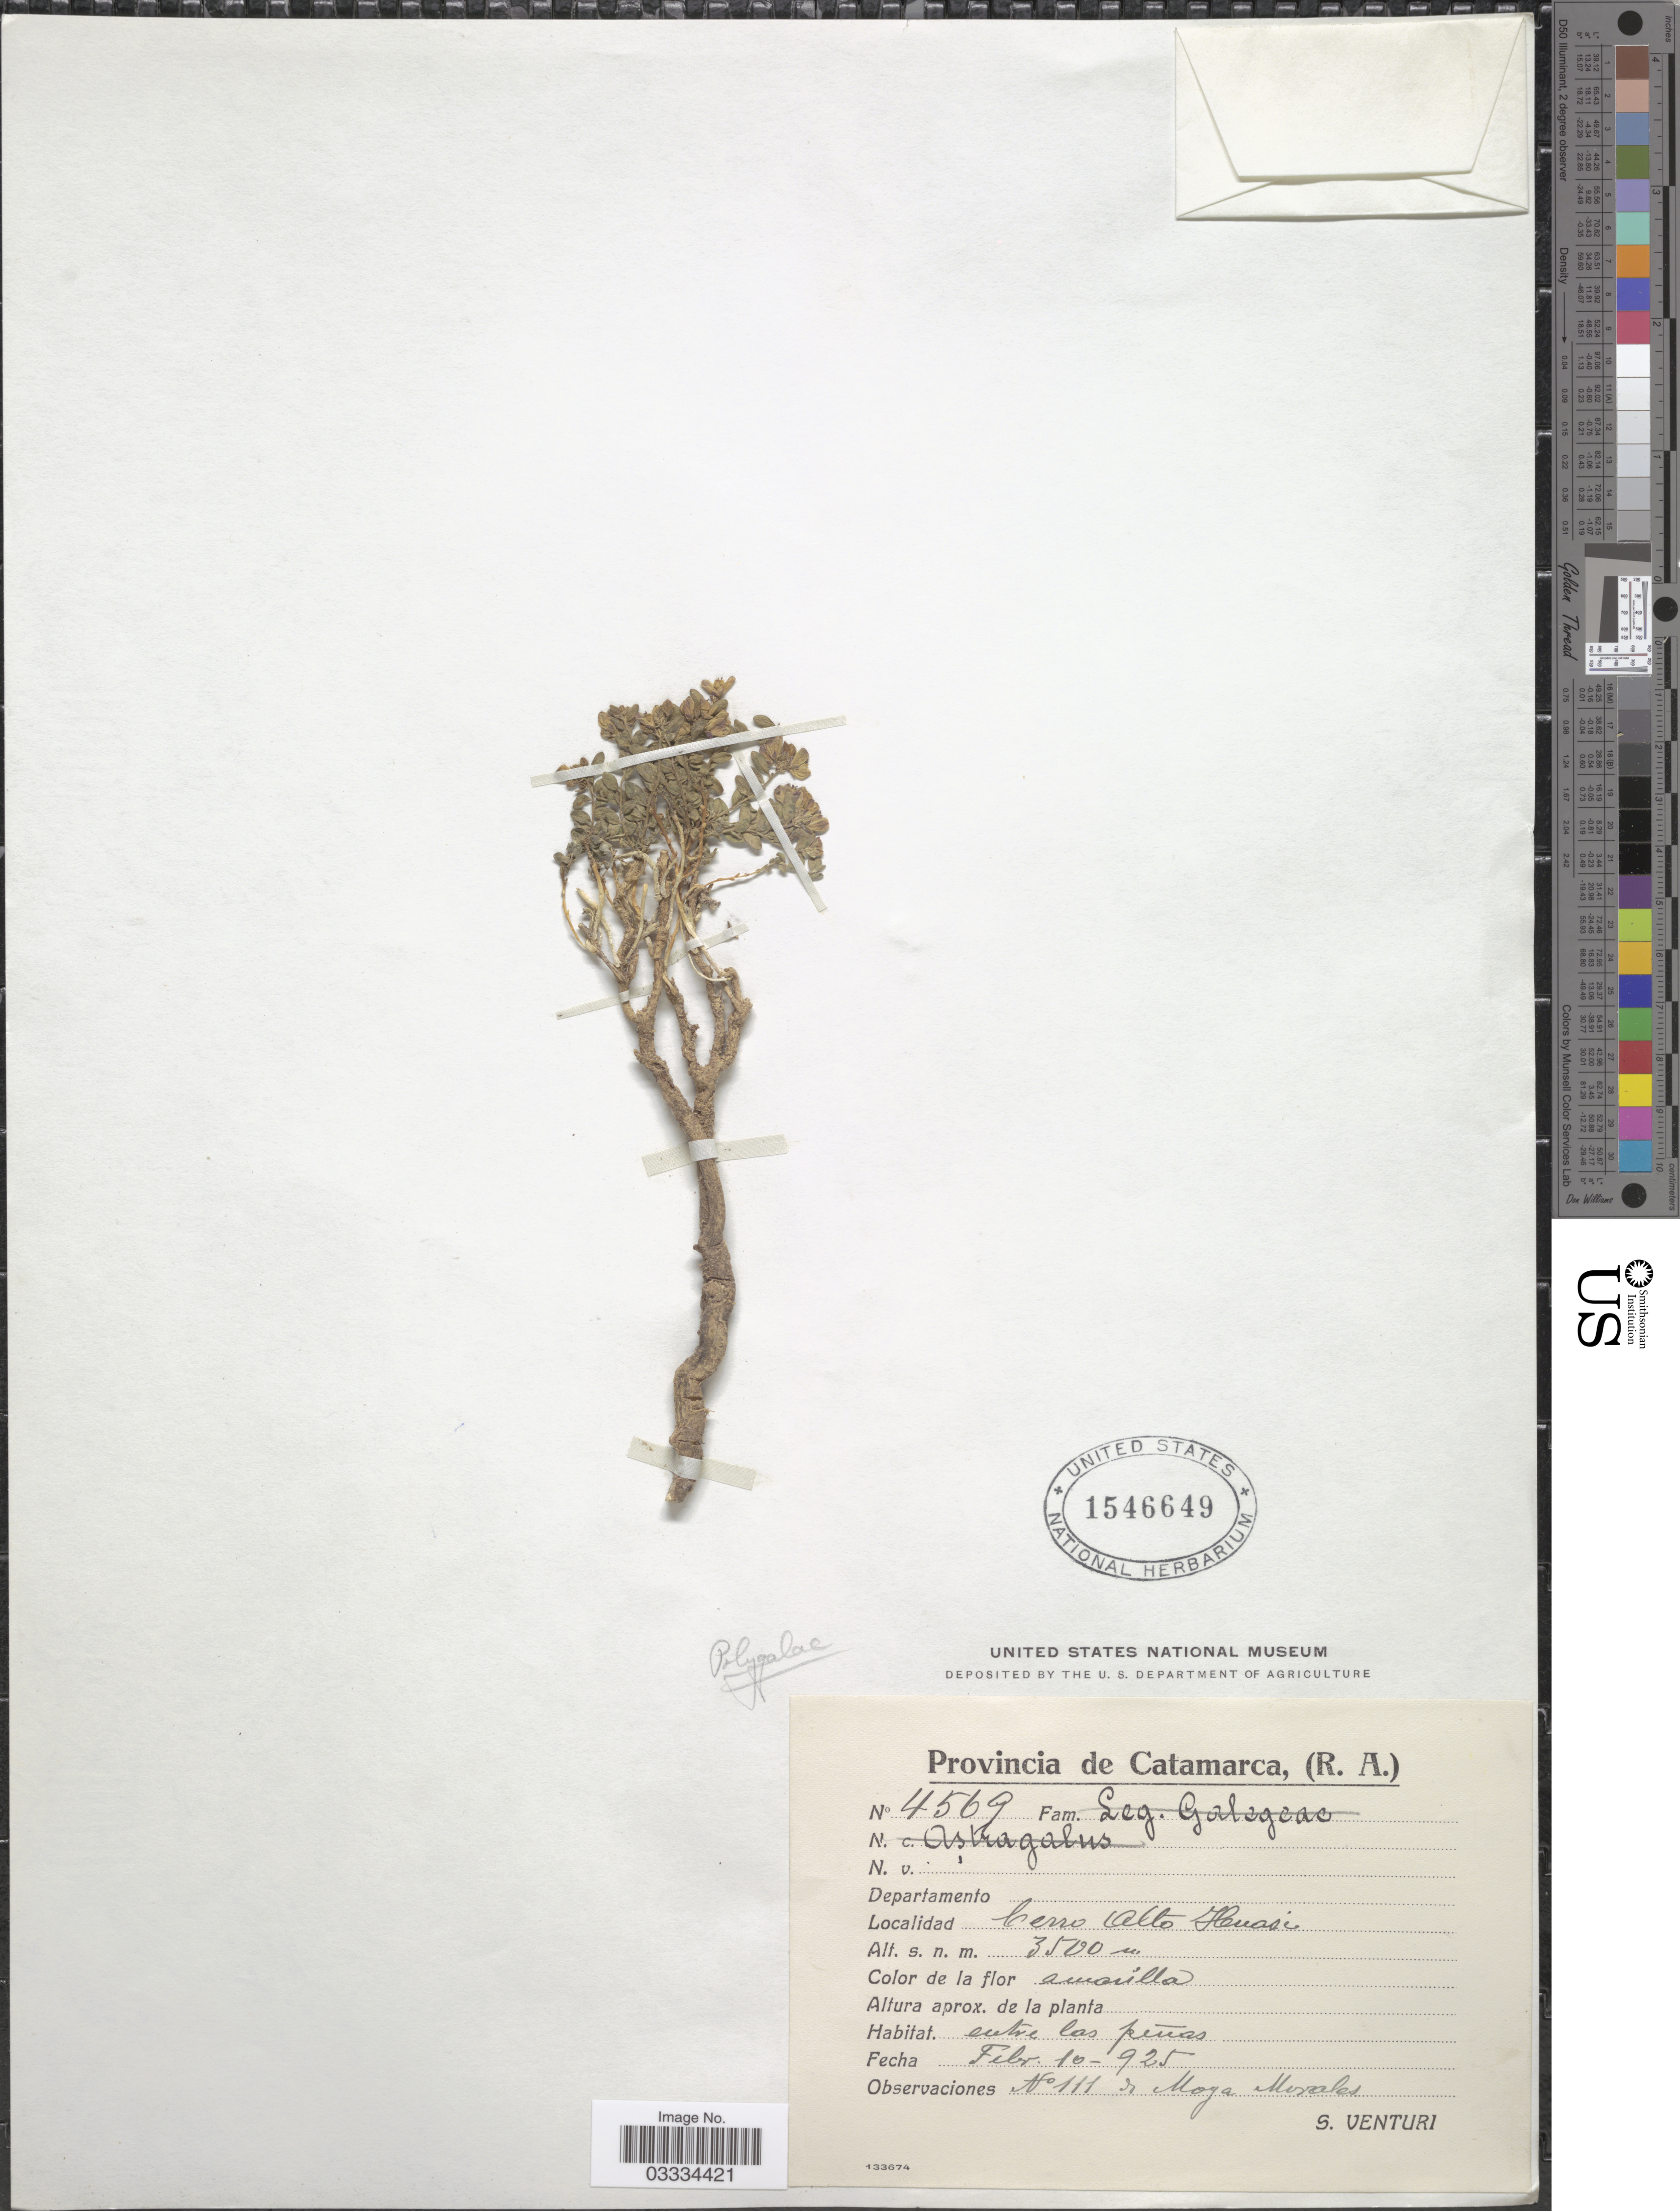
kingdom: Plantae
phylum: Tracheophyta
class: Magnoliopsida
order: Fabales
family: Polygalaceae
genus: Polygala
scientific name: Polygala sp.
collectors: S. Venturi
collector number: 4569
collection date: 1925-02-10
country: Argentina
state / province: Catamarca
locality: Cerro Alto Huasi.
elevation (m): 3500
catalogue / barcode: US 1546649